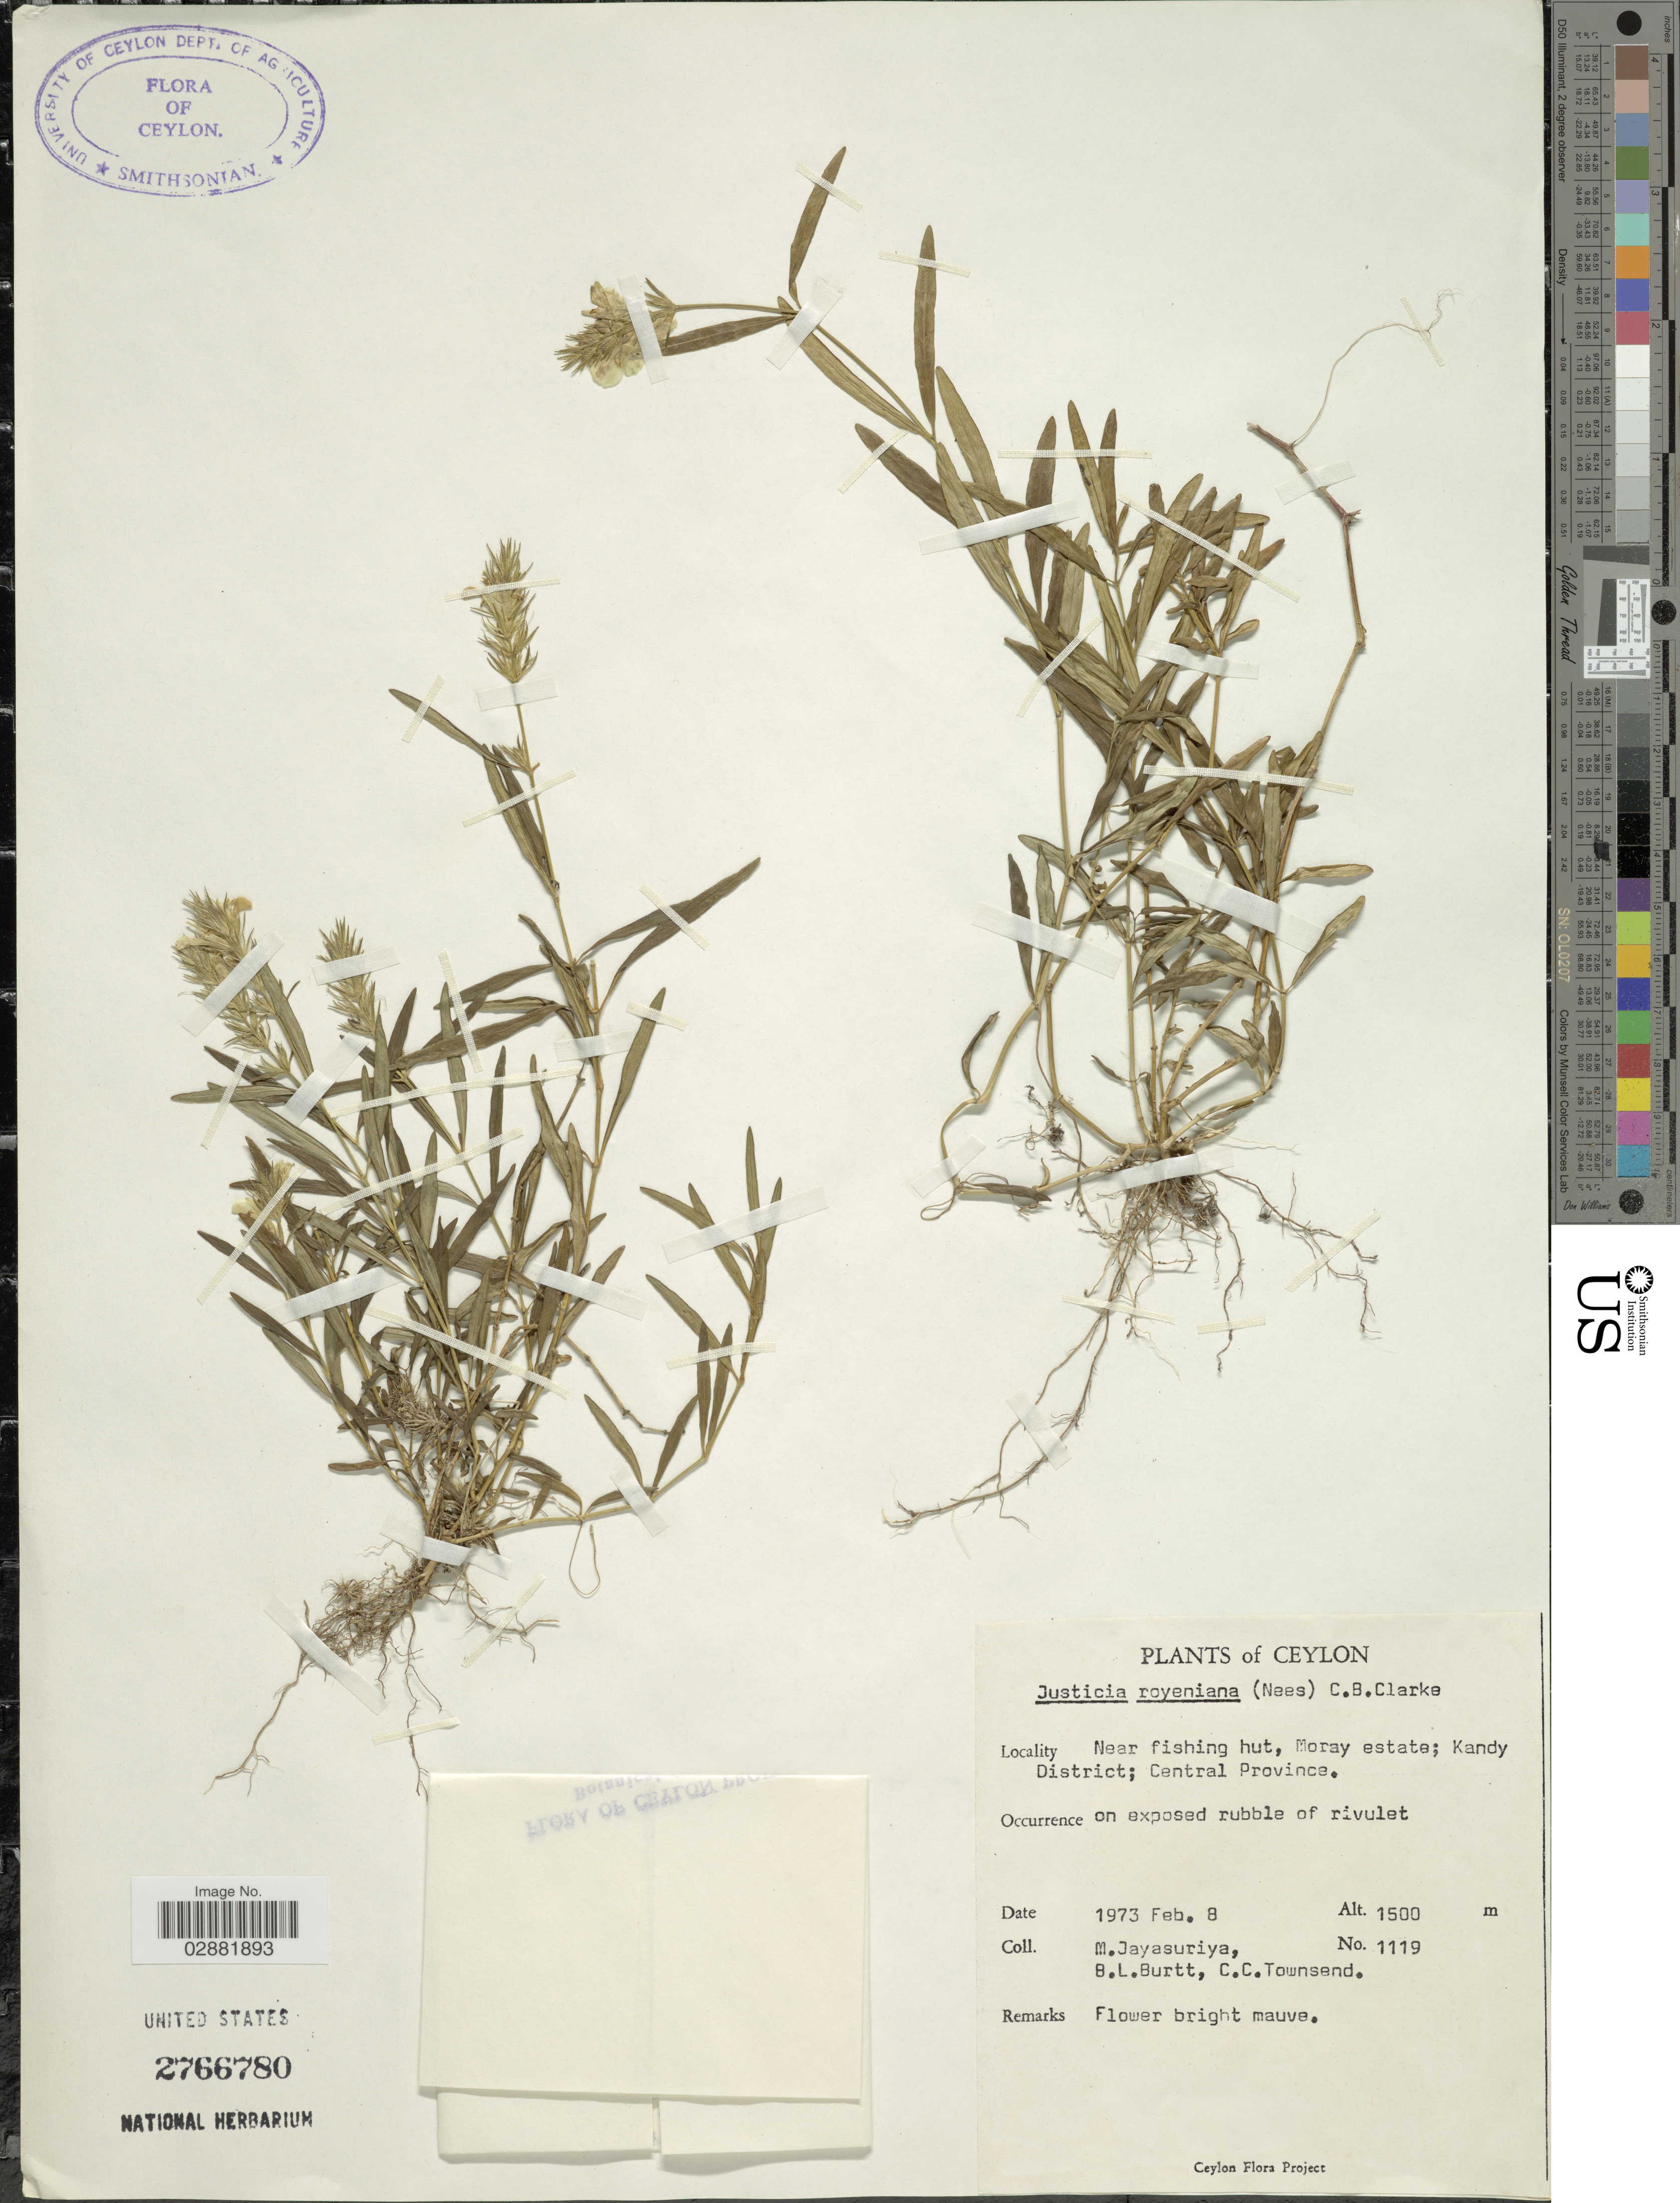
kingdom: Plantae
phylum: Tracheophyta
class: Magnoliopsida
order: Lamiales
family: Acanthaceae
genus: Justicia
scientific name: Justicia hookeriana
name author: T. Anderson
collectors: M. Jayasuriya, B. L. Burtt & C. C. Townsend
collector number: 1119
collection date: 1973-02-08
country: Sri Lanka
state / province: Central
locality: Ceylon, Near fishing hut, Moray estate, Kandy District.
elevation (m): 1500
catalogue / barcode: US 2766780